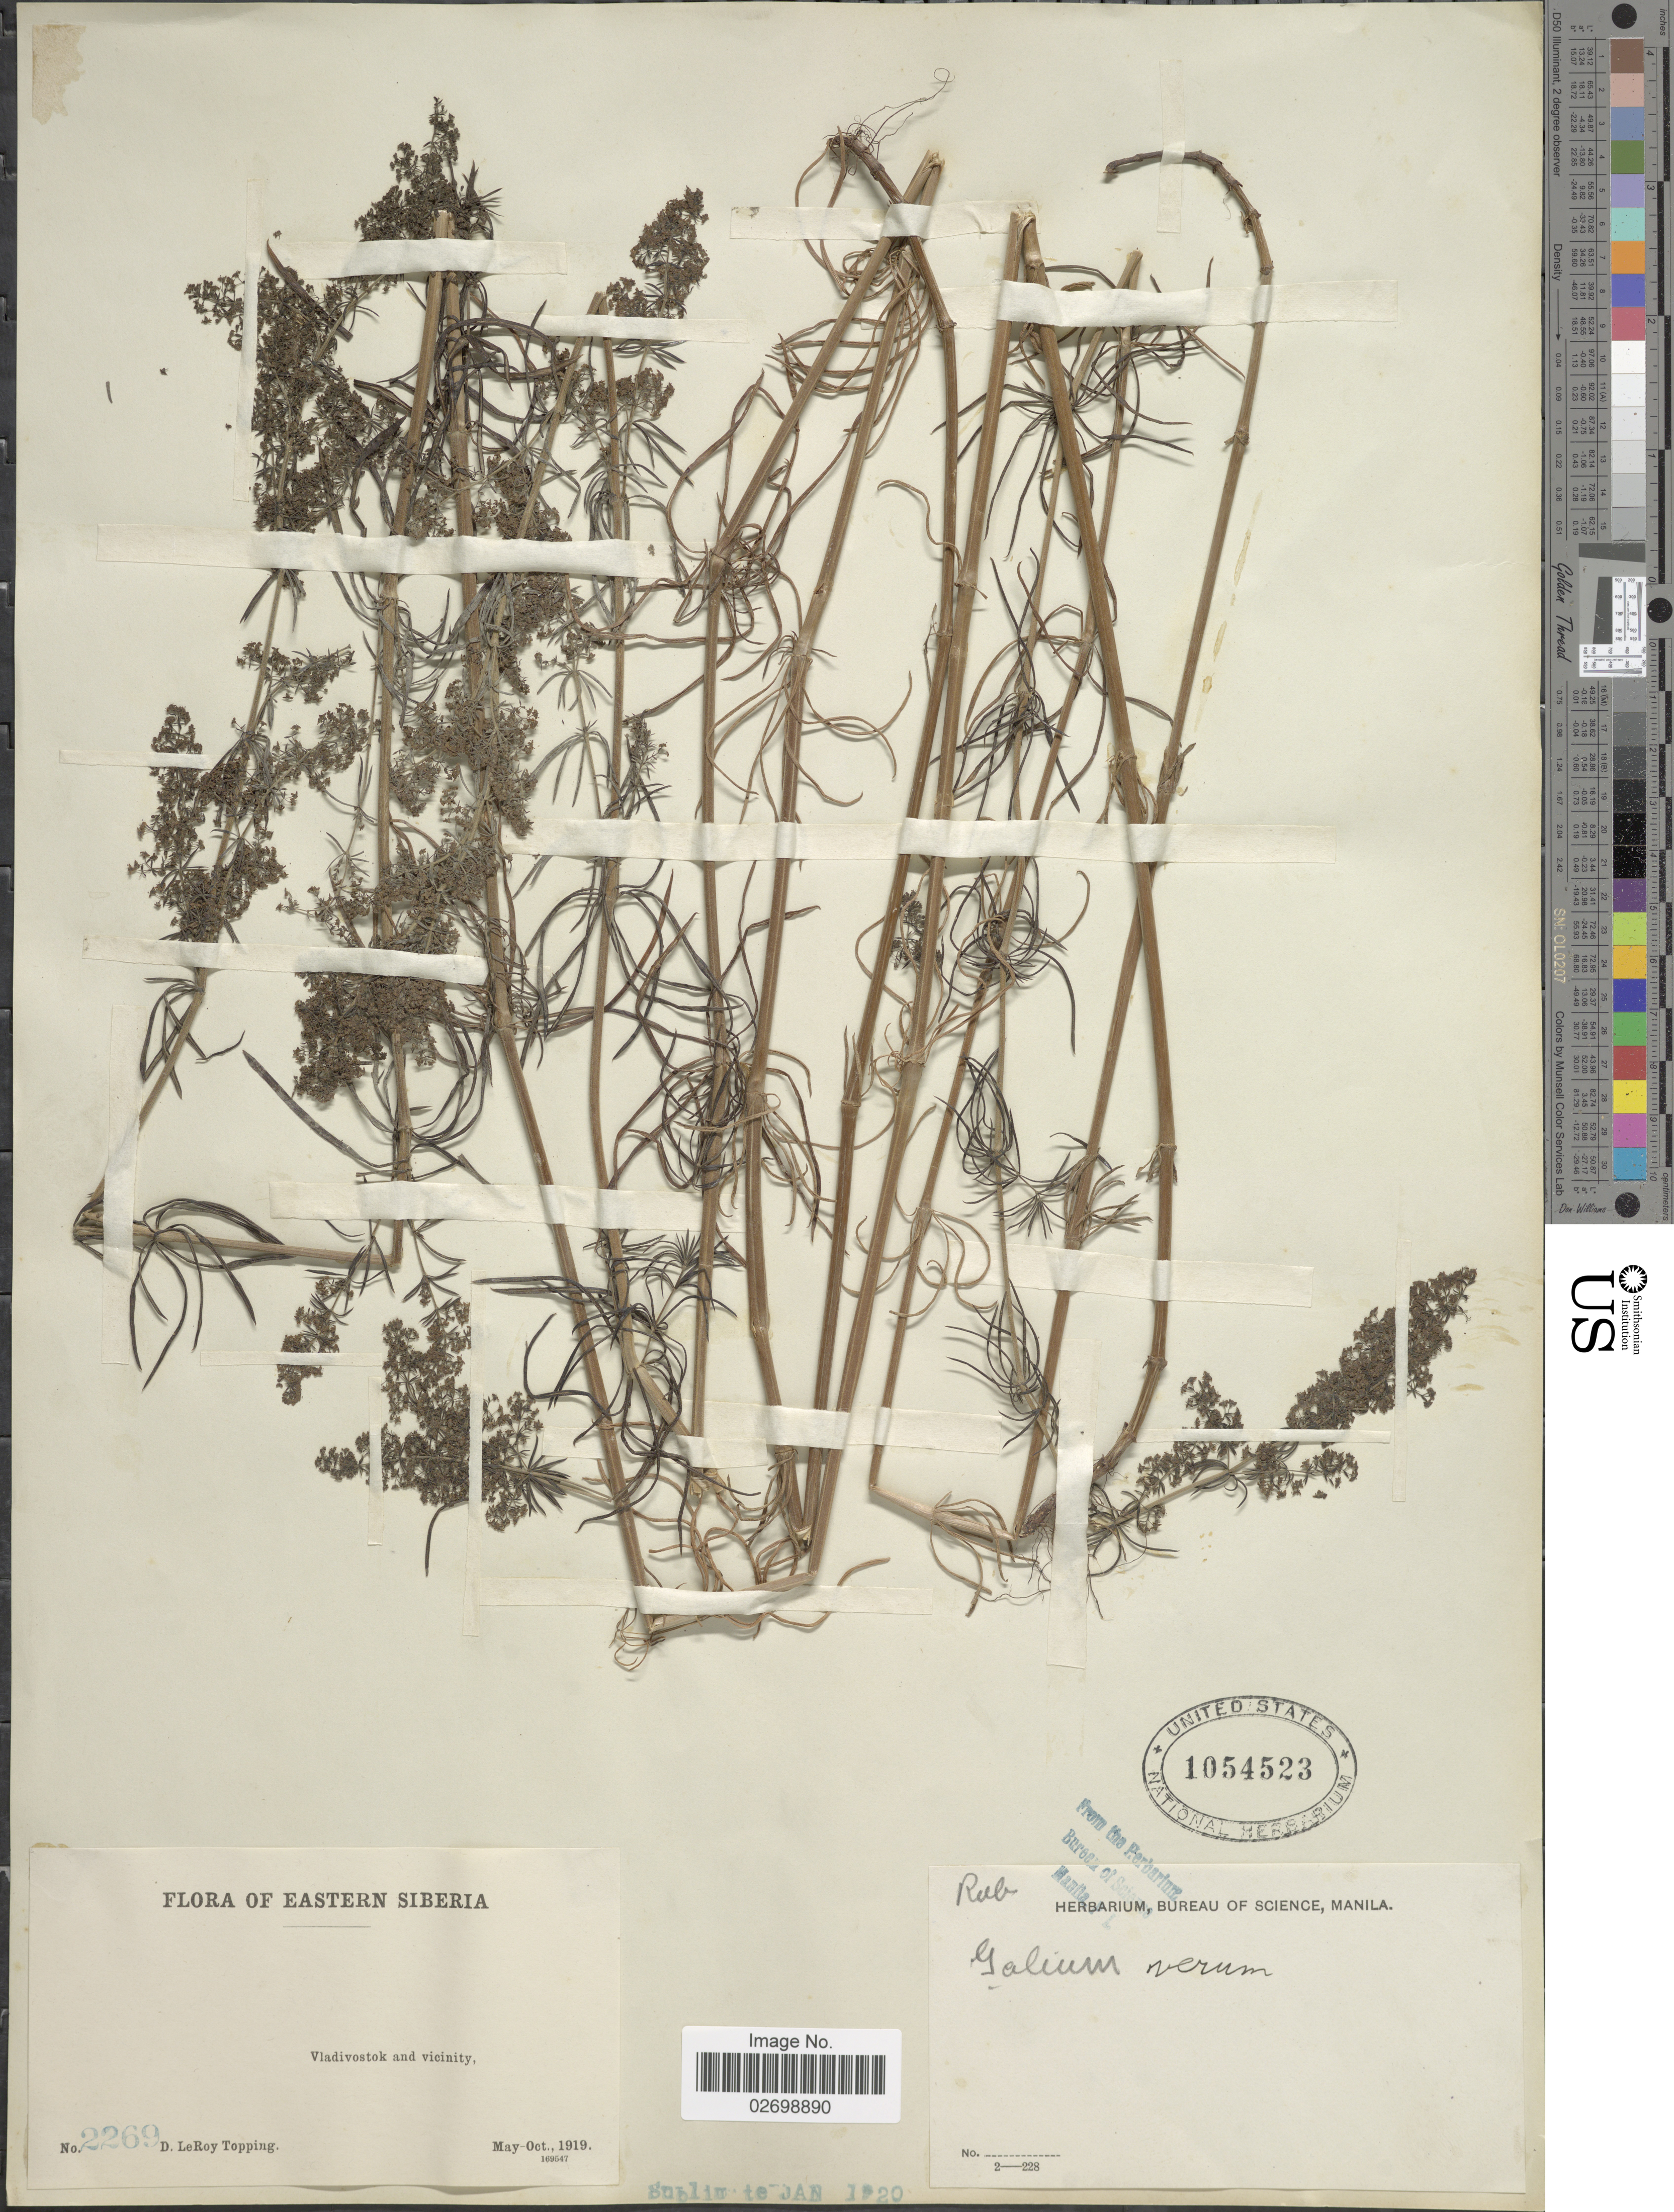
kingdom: Plantae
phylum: Tracheophyta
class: Magnoliopsida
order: Gentianales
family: Rubiaceae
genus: Galium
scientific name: Galium verum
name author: L.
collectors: D. L. Topping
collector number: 2269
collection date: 1919-05/1919-10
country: Russian Federation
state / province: Primorsky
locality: Eastern Siberia. Vladivostok and vicinity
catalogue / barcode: US 1054523